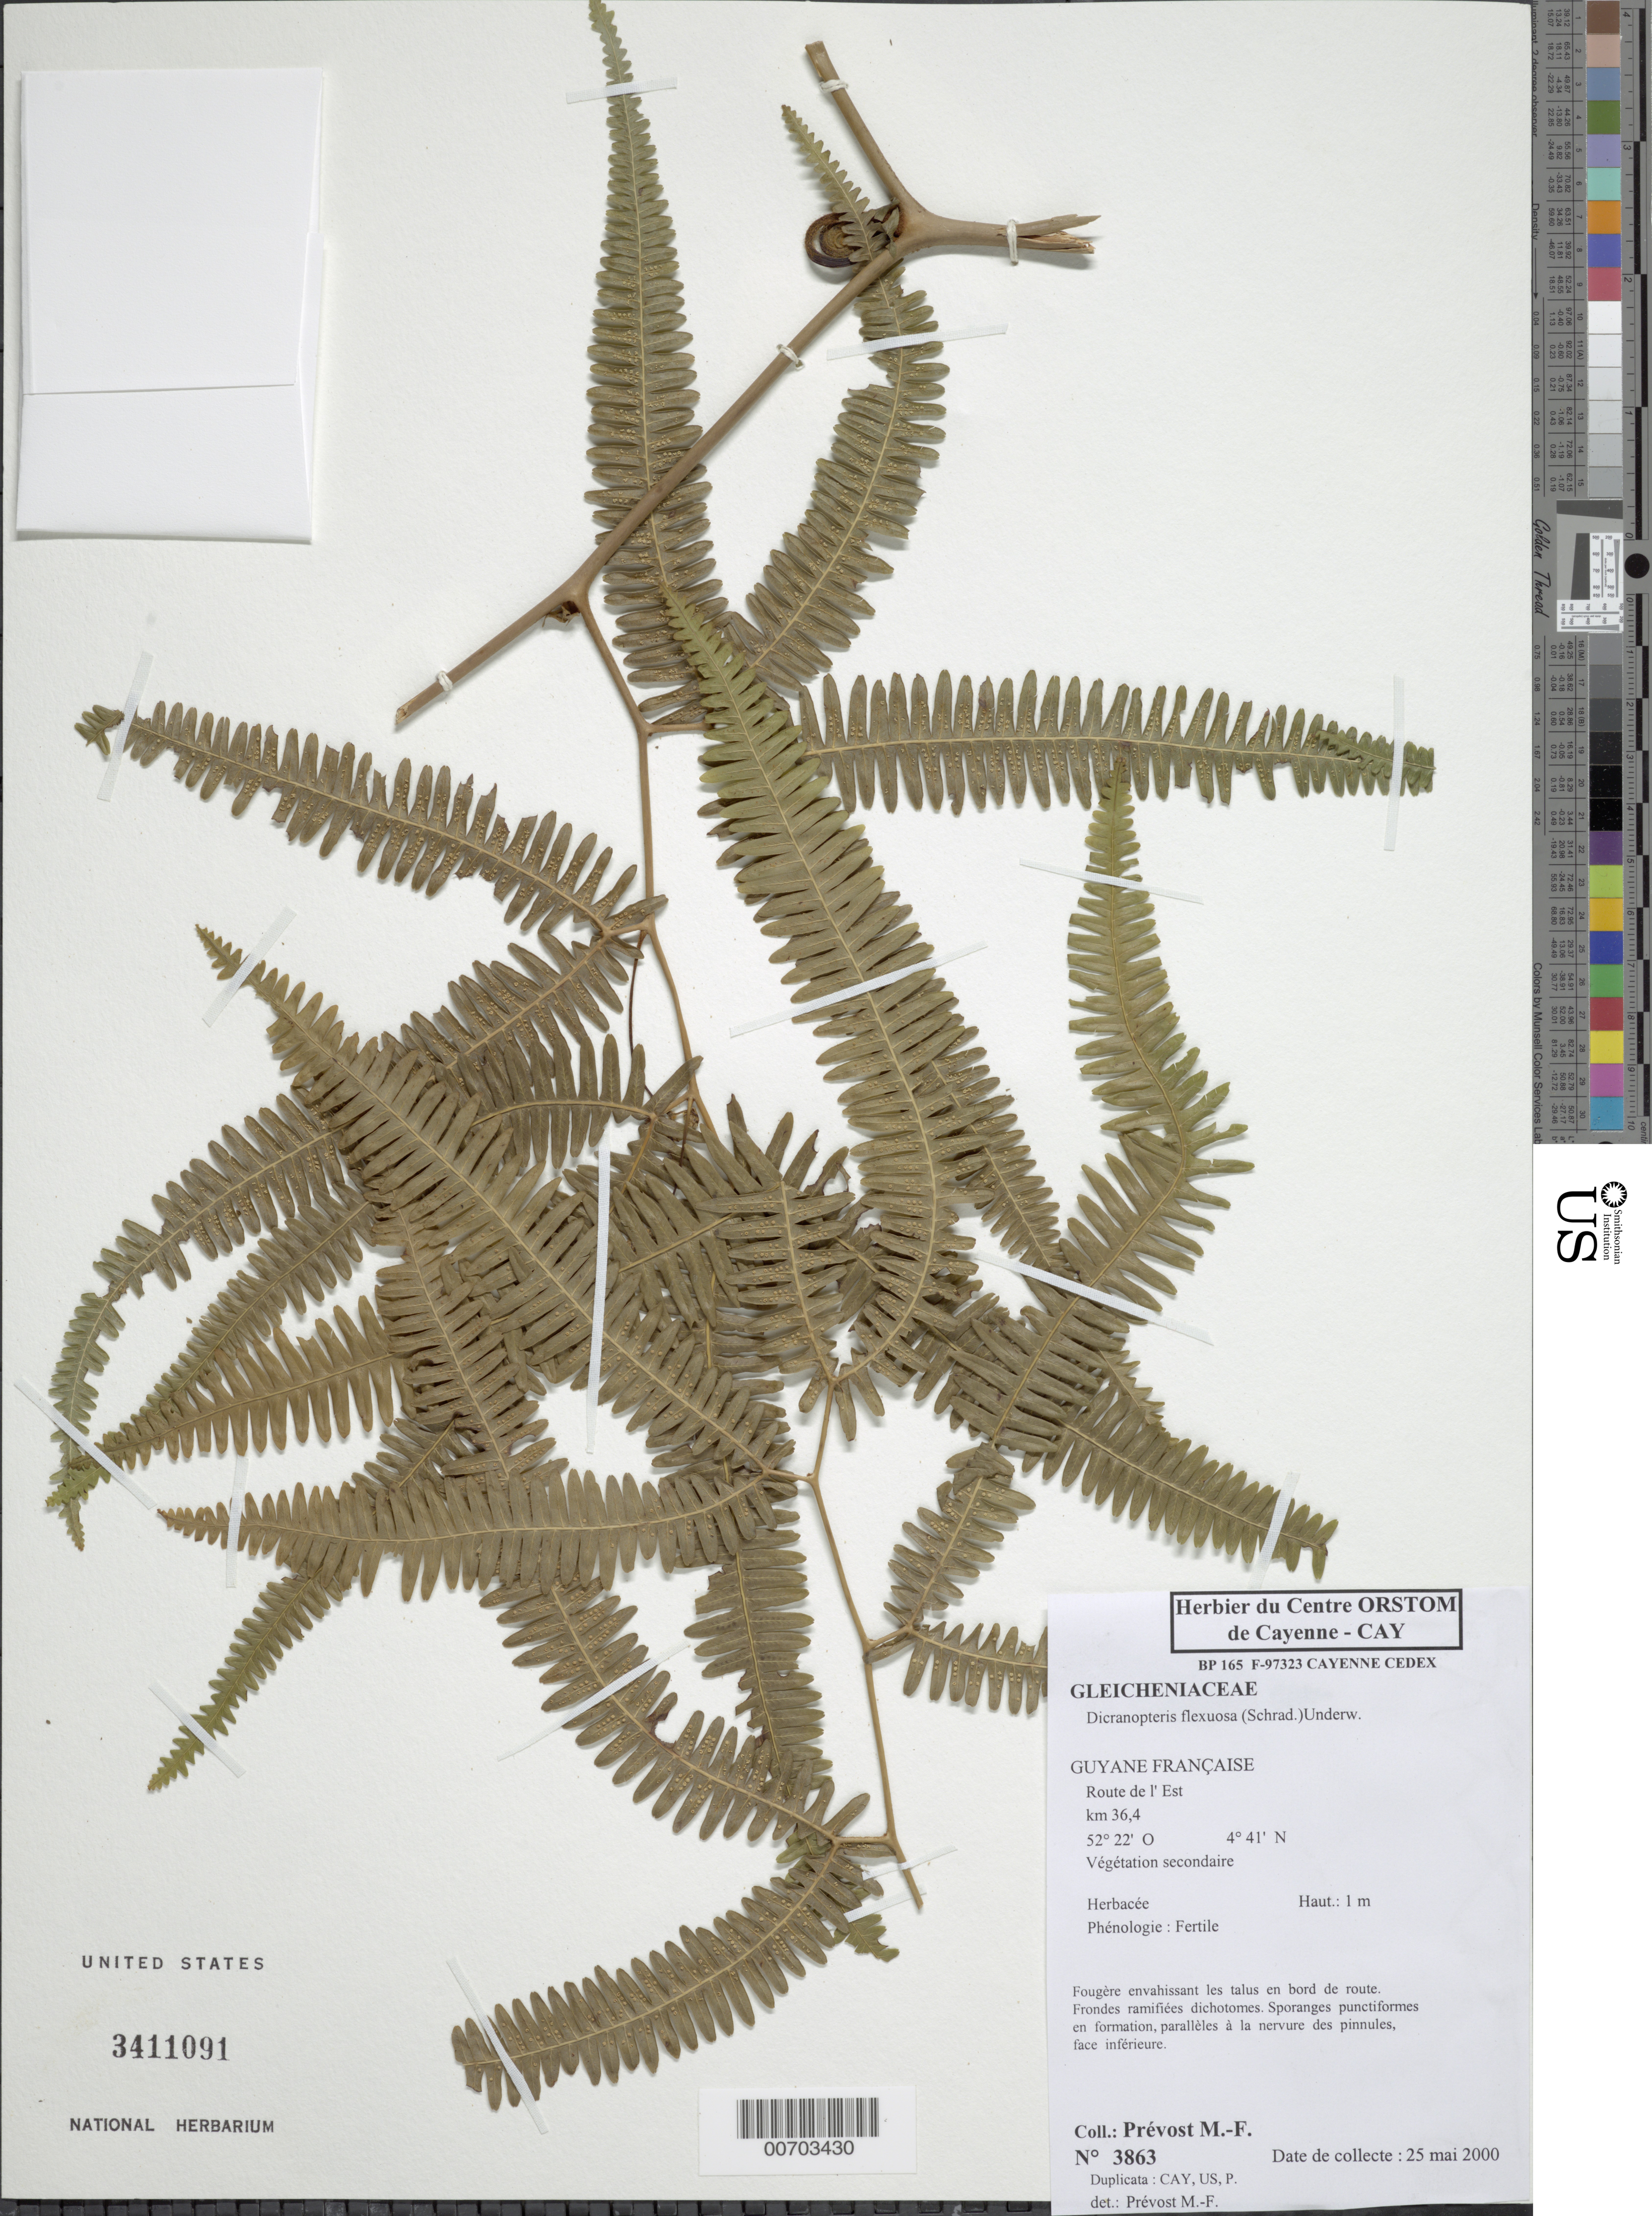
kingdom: Plantae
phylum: Tracheophyta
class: Polypodiopsida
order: Gleicheniales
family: Gleicheniaceae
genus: Dicranopteris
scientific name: Dicranopteris flexuosa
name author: (Schrad.) Underw.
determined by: Prévost, M.-F.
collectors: M.-F. Prévost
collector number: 3863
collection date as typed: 25-May-00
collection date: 2000-05-25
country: French Guiana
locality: Route de l'Est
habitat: Secondary vegetation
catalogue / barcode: US 3411091